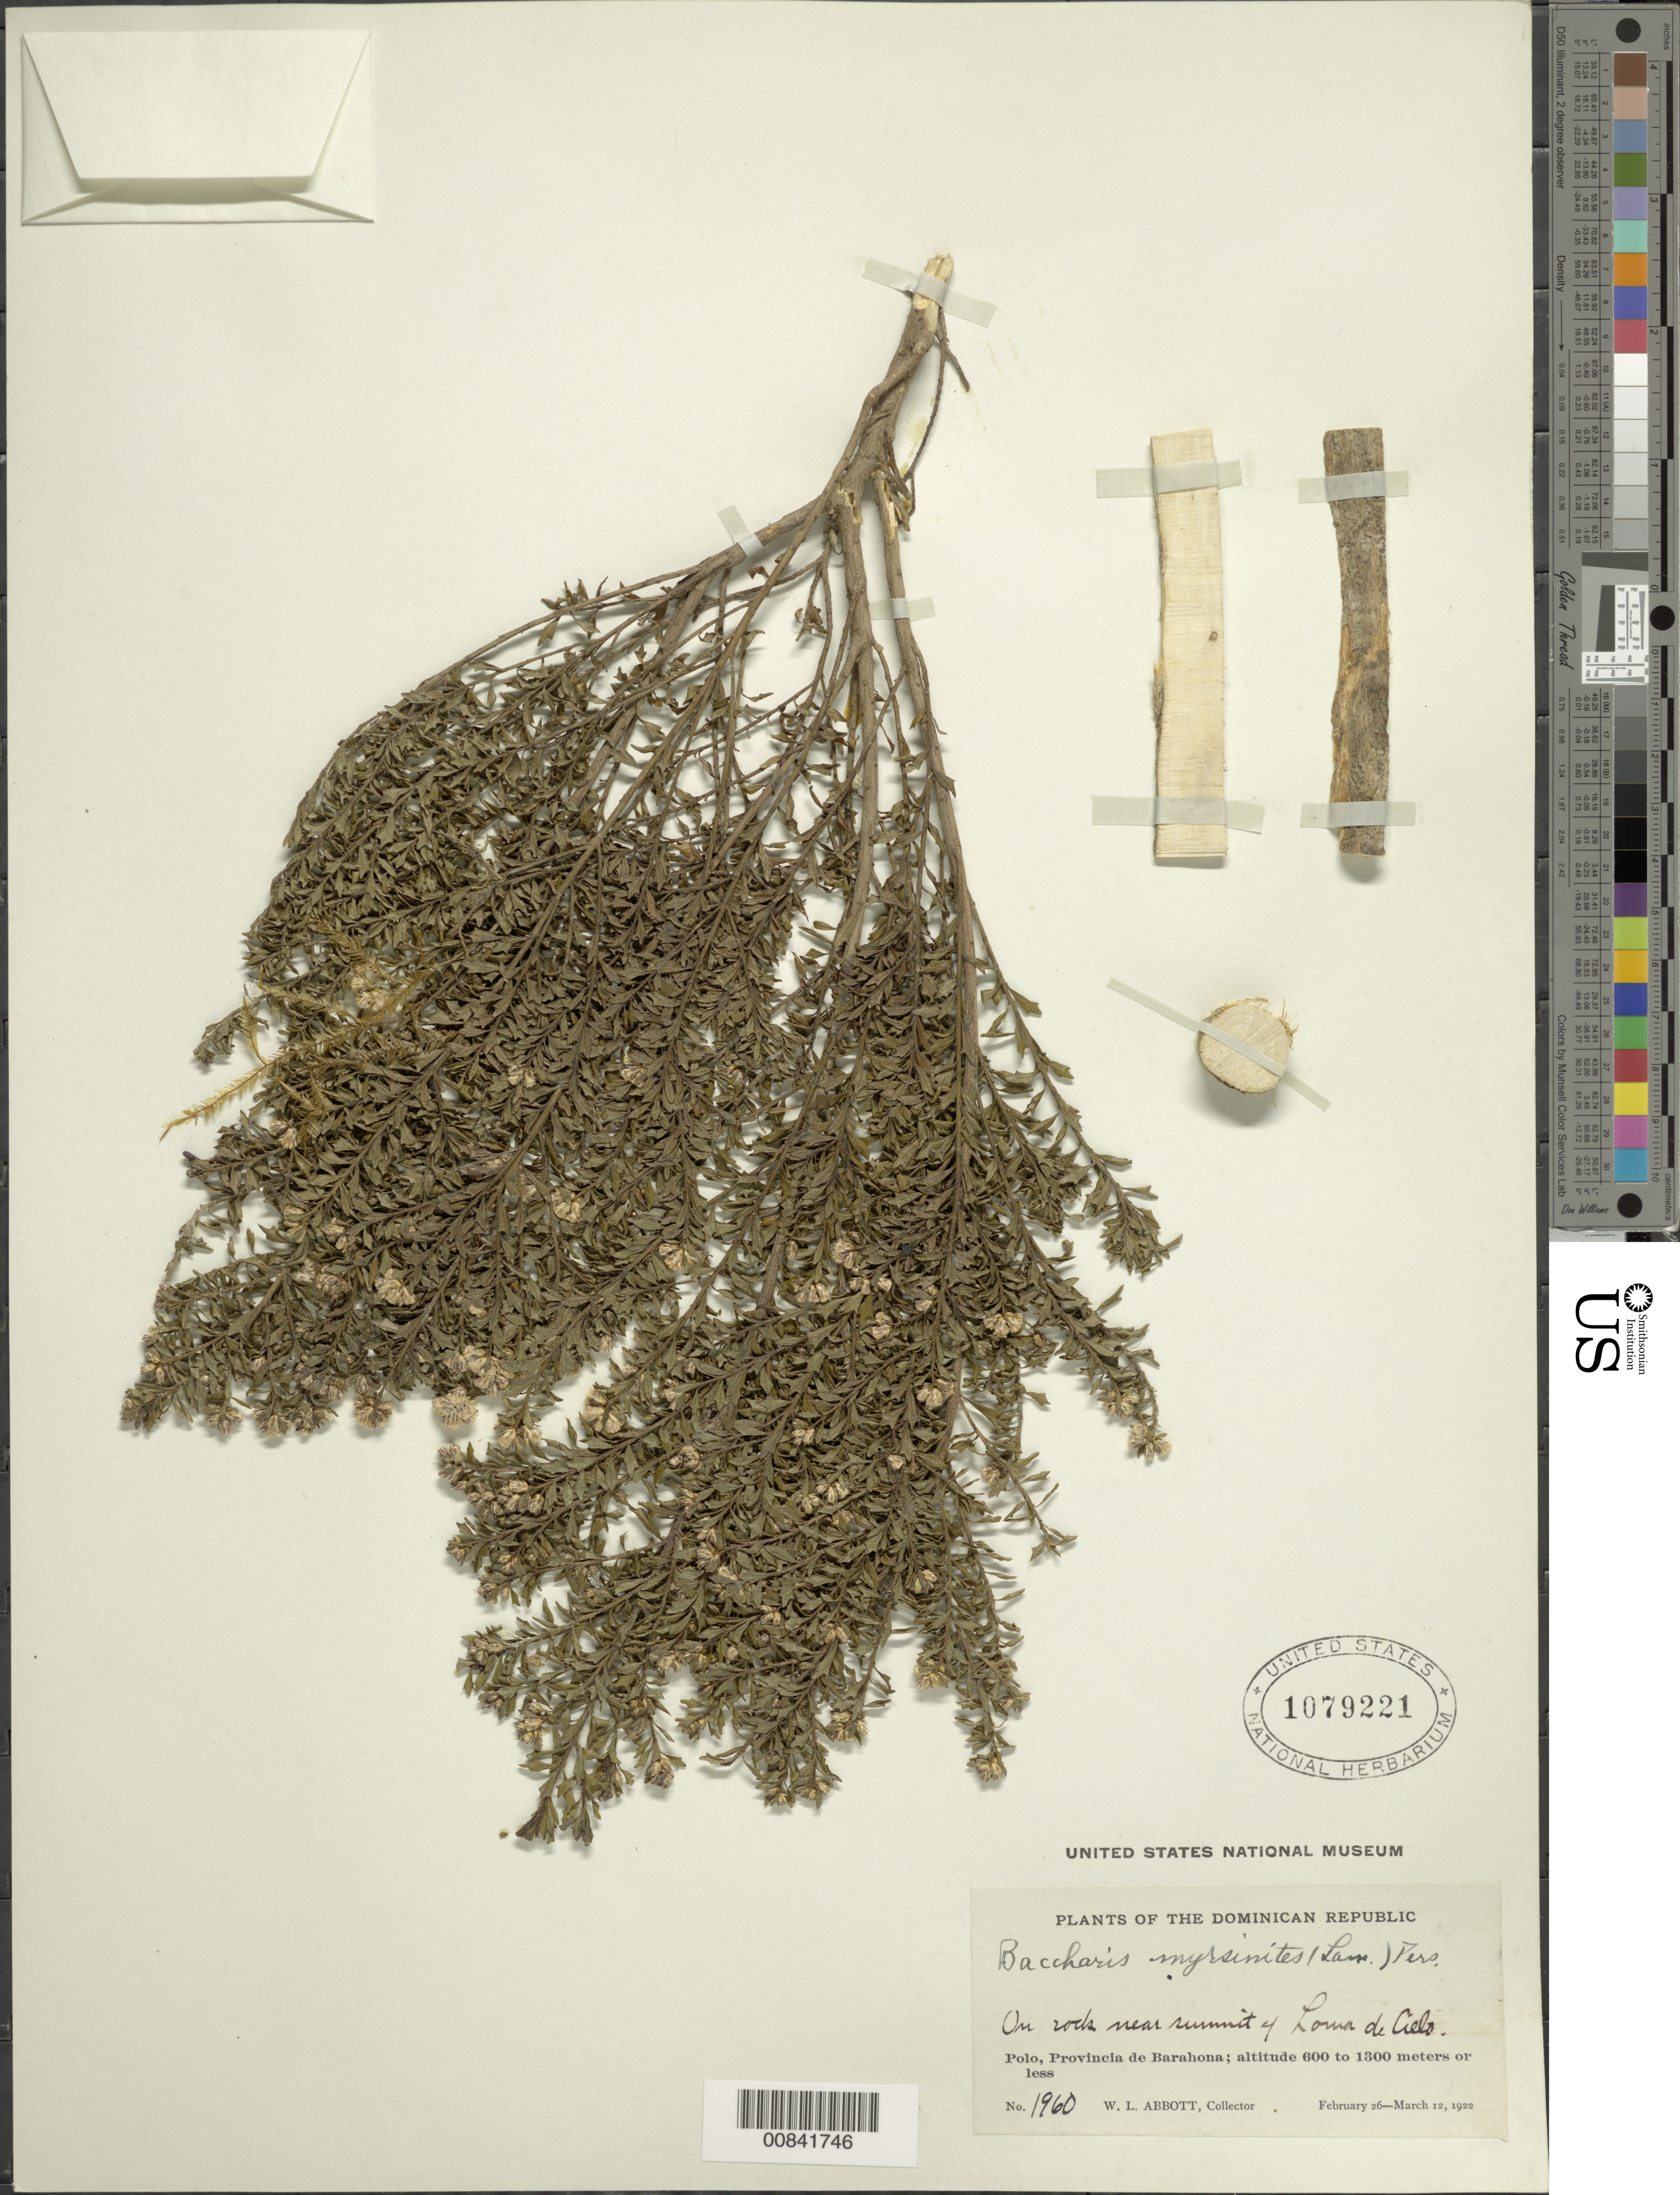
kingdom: Plantae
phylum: Tracheophyta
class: Magnoliopsida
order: Asterales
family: Asteraceae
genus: Baccharis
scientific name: Baccharis myrsinites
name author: Pers.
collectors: W. L. Abbott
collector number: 1960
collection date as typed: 26 Feb 1922 to 12 Mar 1922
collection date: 1922-02-26/1922-03-12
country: Dominican Republic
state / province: Barahona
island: Hispaniola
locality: Polo, near summit of Loma de Cielo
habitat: On rocks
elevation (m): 600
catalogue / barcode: US 1079221